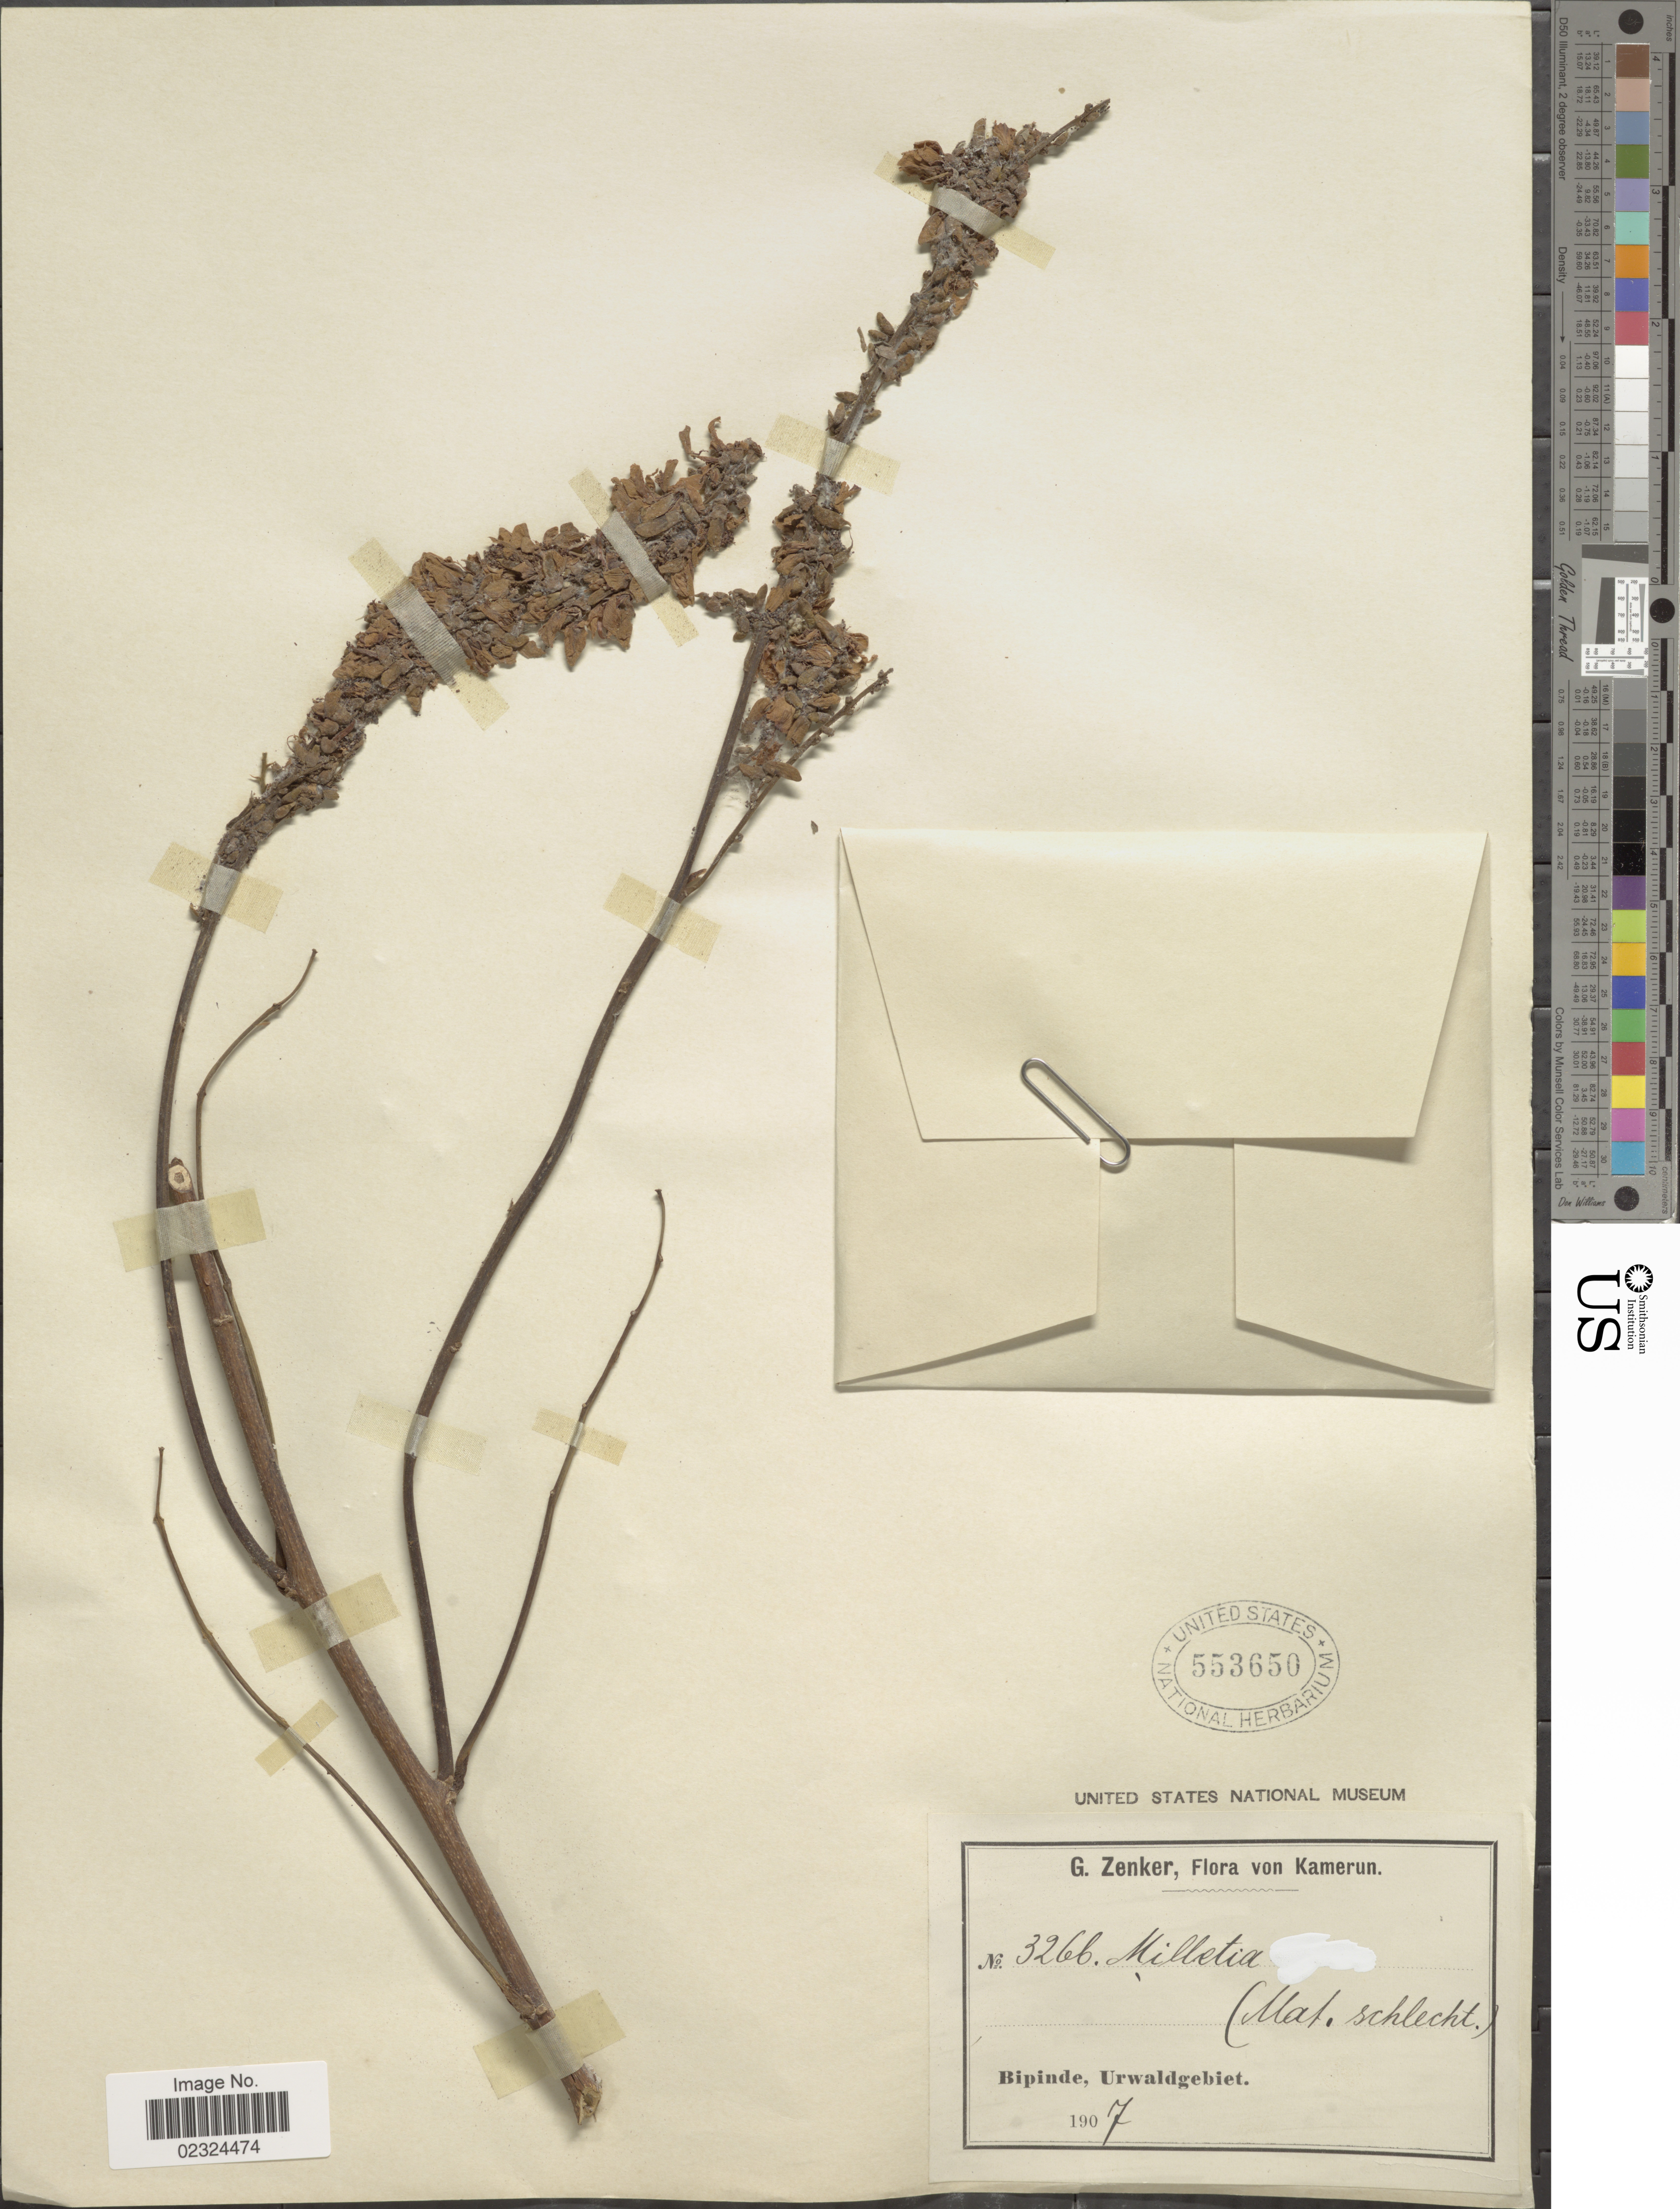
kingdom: Plantae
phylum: Tracheophyta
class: Magnoliopsida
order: Fabales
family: Fabaceae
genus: Millettia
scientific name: Millettia sp.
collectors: G. A. Zenker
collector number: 3266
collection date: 1907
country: Cameroon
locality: Kamerun. Bipinde, Urwaldgebiet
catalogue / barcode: US 553650